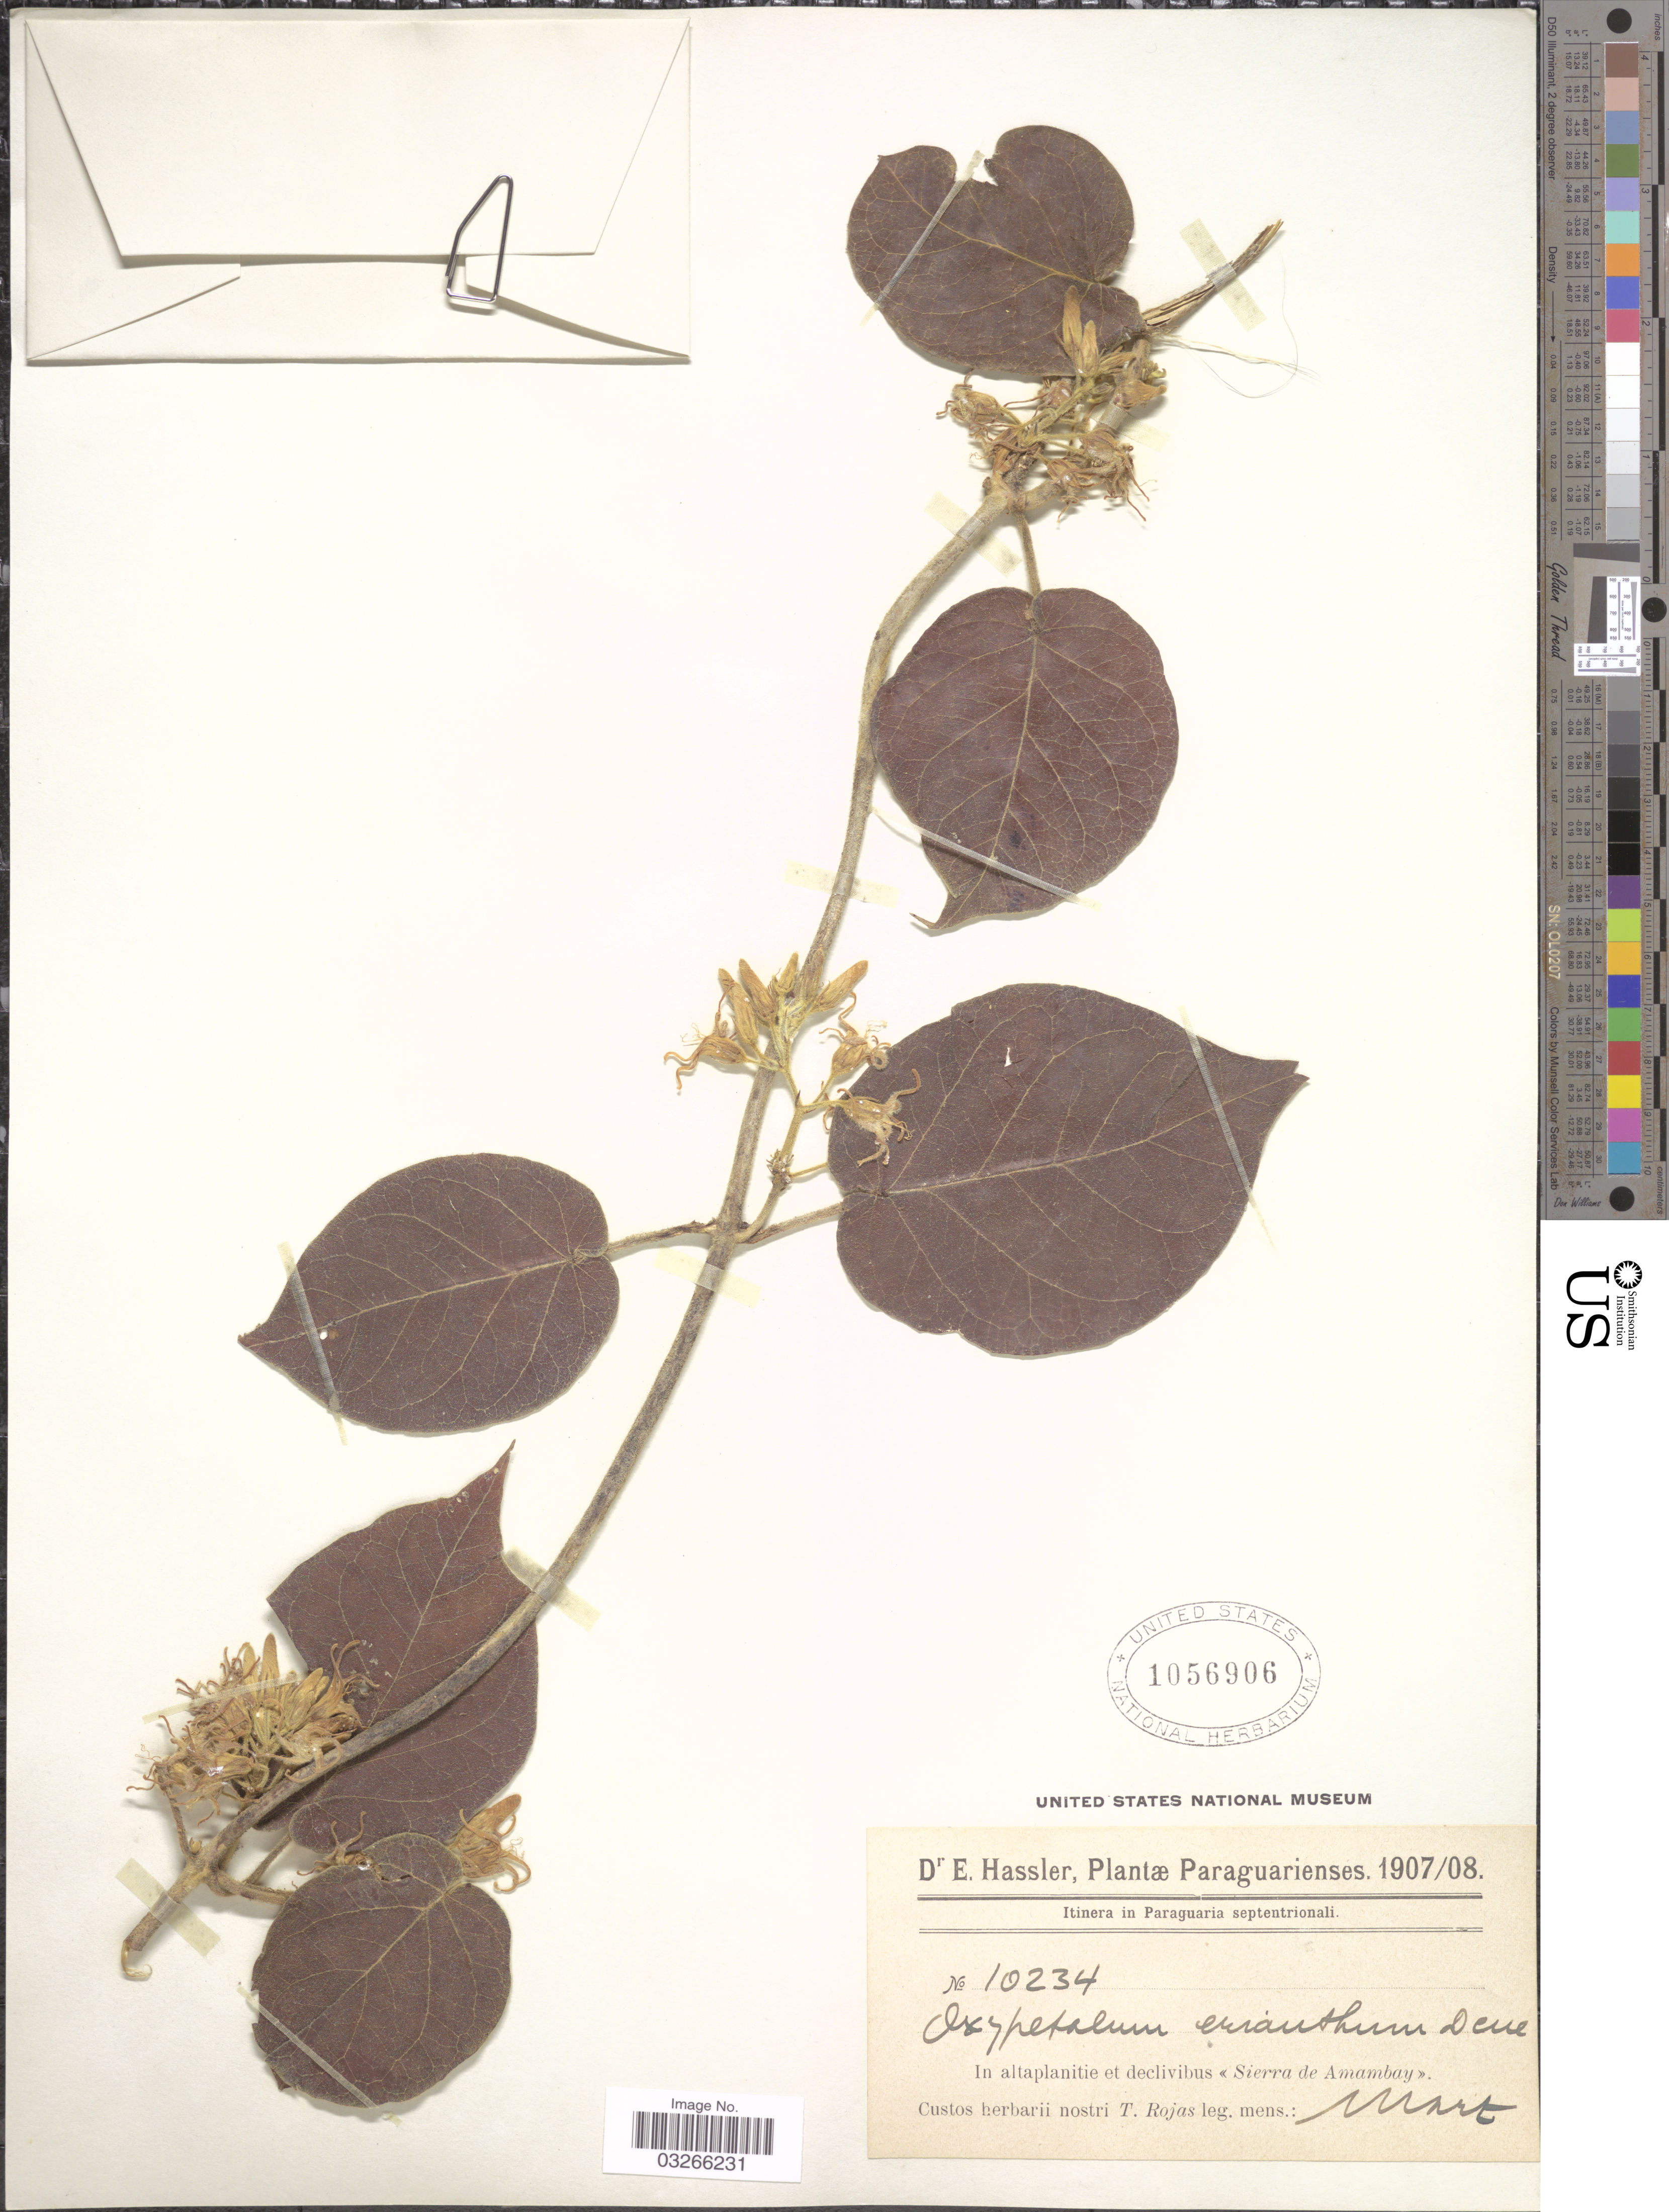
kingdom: Plantae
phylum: Tracheophyta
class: Magnoliopsida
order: Gentianales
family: Apocynaceae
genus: Oxypetalum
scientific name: Oxypetalum erianthum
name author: Decne.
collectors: E. Hassler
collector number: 10234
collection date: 1907-03/1908-03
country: Paraguay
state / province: Paraguari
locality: Paraguaria septentrionali. In altaplanitie et declivibus <<Sierra de Amambay>>.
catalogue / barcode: US 1056906